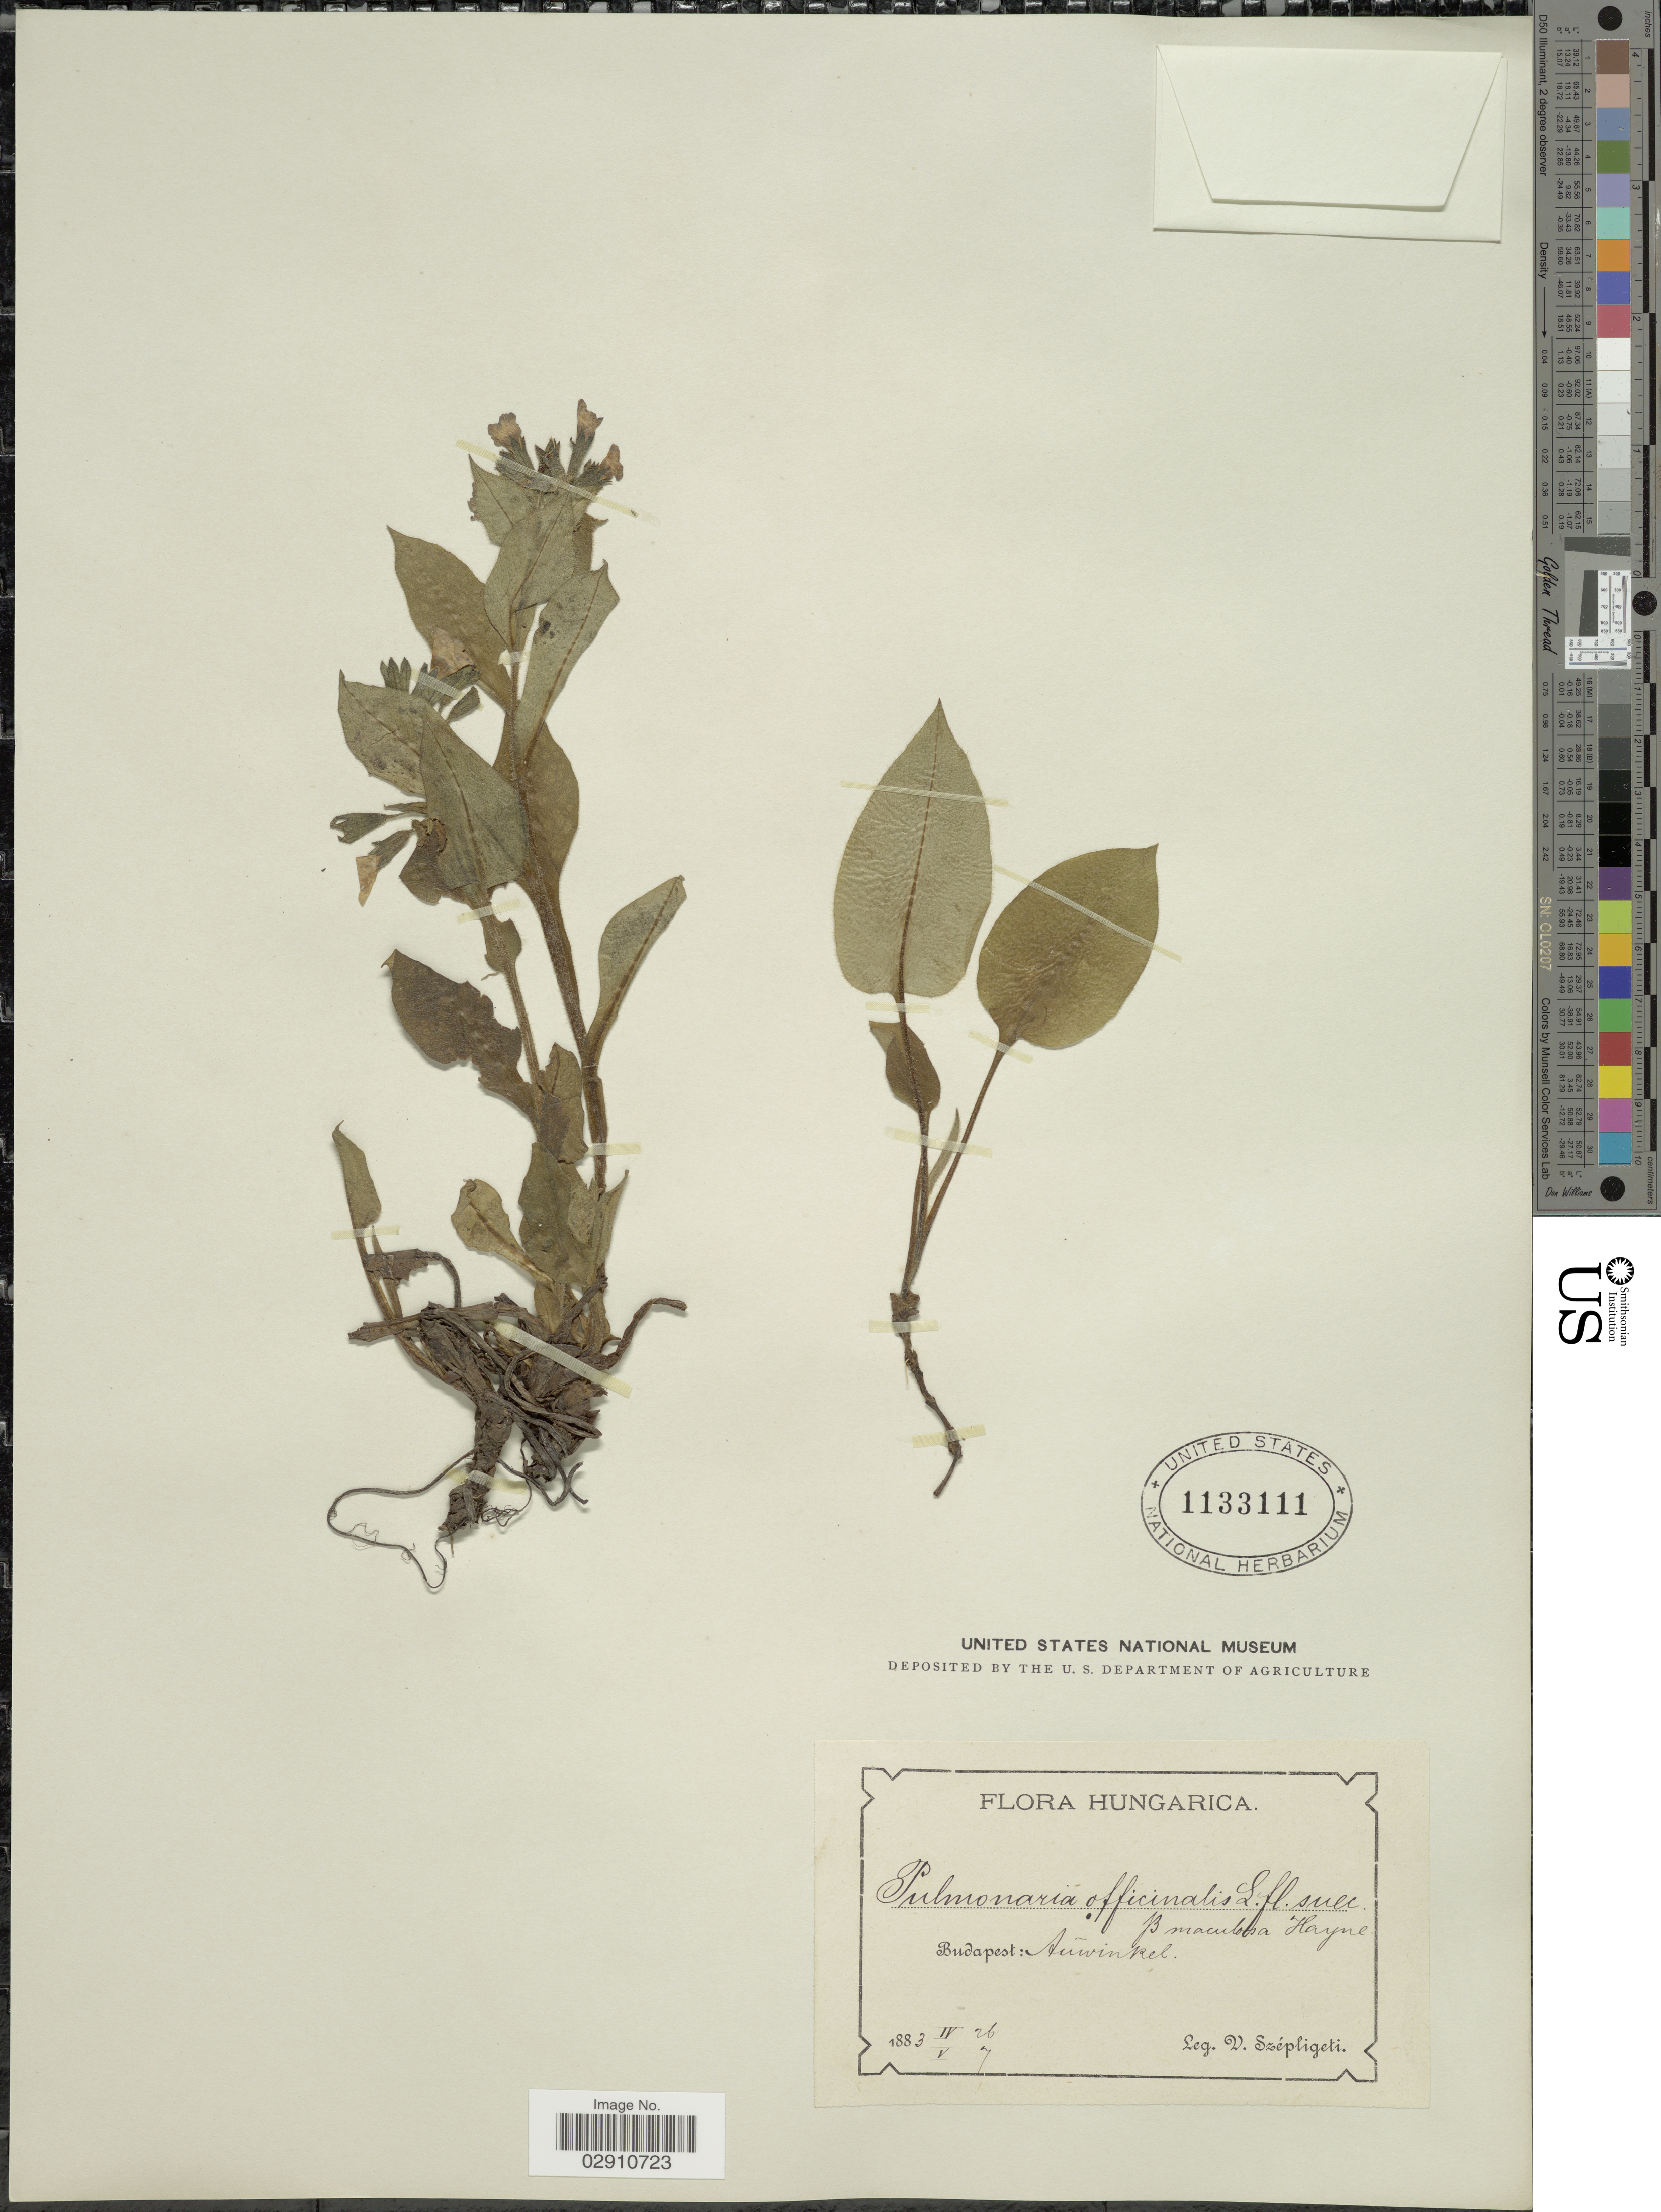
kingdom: Plantae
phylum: Tracheophyta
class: Magnoliopsida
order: Boraginales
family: Boraginaceae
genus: Pulmonaria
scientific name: Pulmonaria officinalis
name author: L.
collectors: W. Szépligeti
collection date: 1883-04-26/1883-05-07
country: Hungary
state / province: Budapest, Capital District of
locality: Budapest: Aüwinkel.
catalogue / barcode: US 1133111